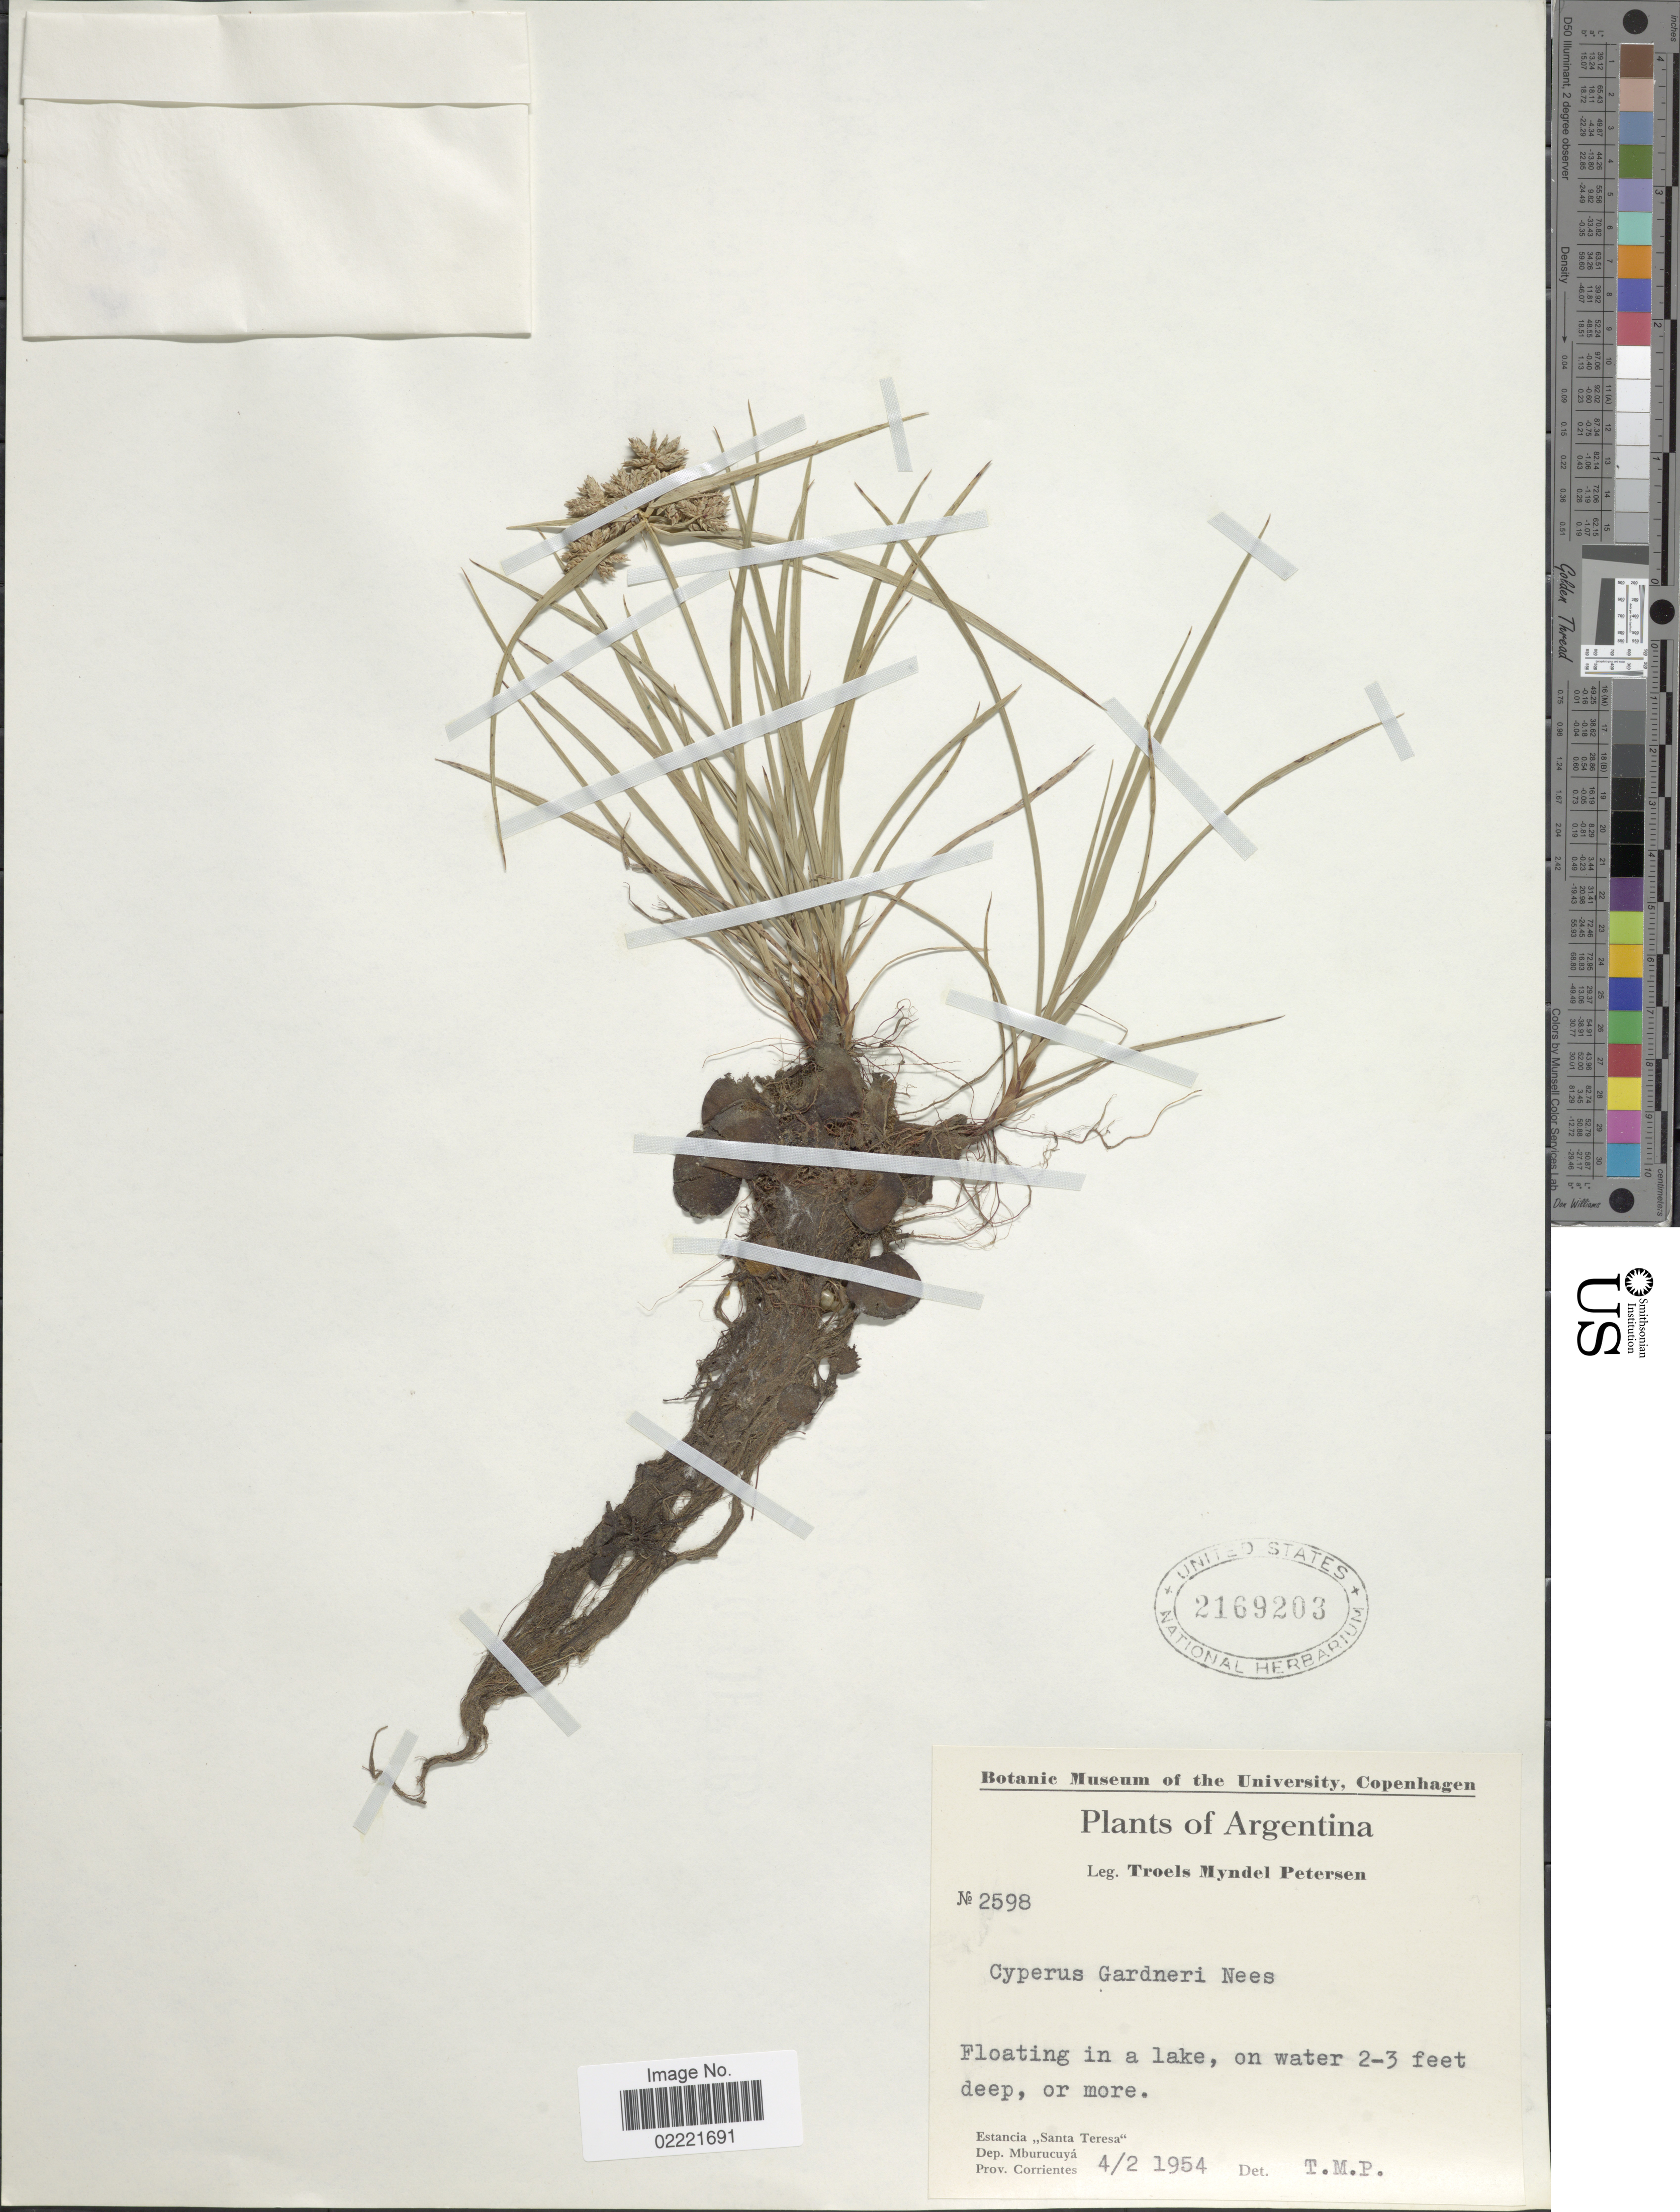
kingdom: Plantae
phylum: Tracheophyta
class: Liliopsida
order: Poales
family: Cyperaceae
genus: Cyperus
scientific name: Cyperus gardneri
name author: Nees in Mart.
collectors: T. M. Petersen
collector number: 2598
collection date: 1954-02-04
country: Argentina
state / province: Corrientes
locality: Estancia Santa Teresa, Dep. Mburucuyá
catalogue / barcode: US 2169203